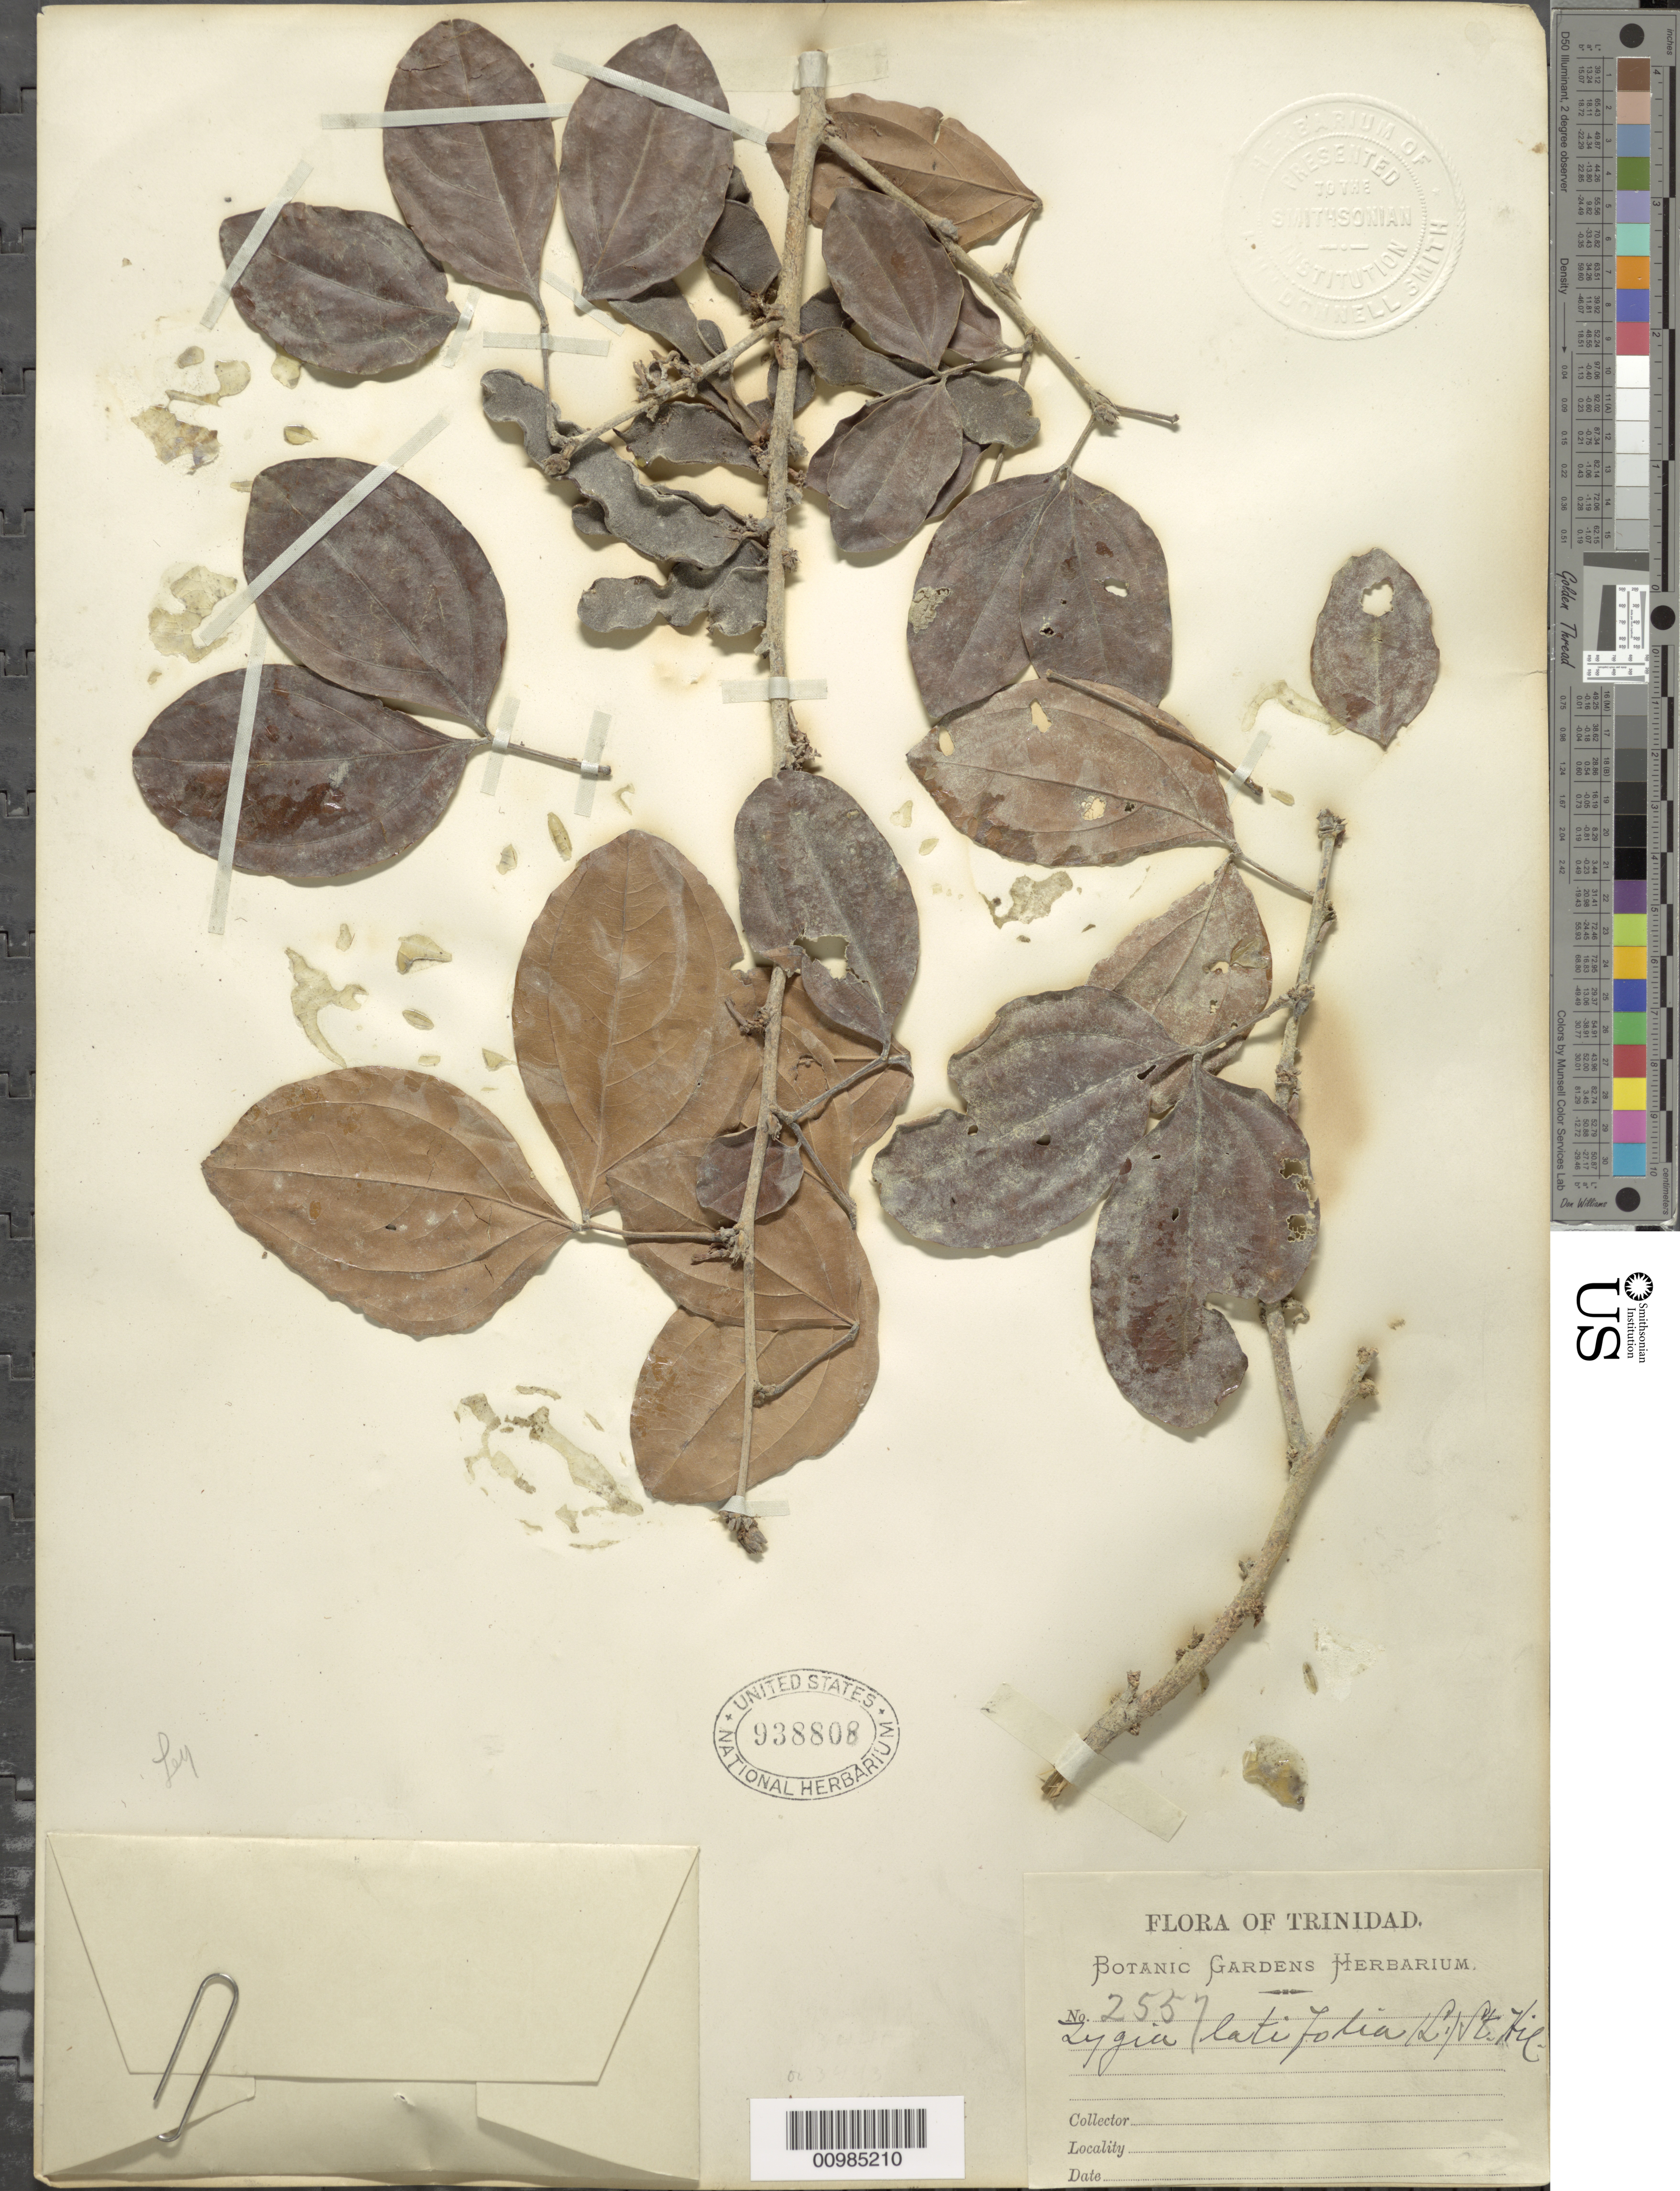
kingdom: Plantae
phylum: Tracheophyta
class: Magnoliopsida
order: Fabales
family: Fabaceae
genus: Zygia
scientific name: Zygia latifolia var. latifolia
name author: (L.) Fawc. & Rendle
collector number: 2557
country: Trinidad and Tobago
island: Trinidad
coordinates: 0 N, 0 E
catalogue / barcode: US 938808